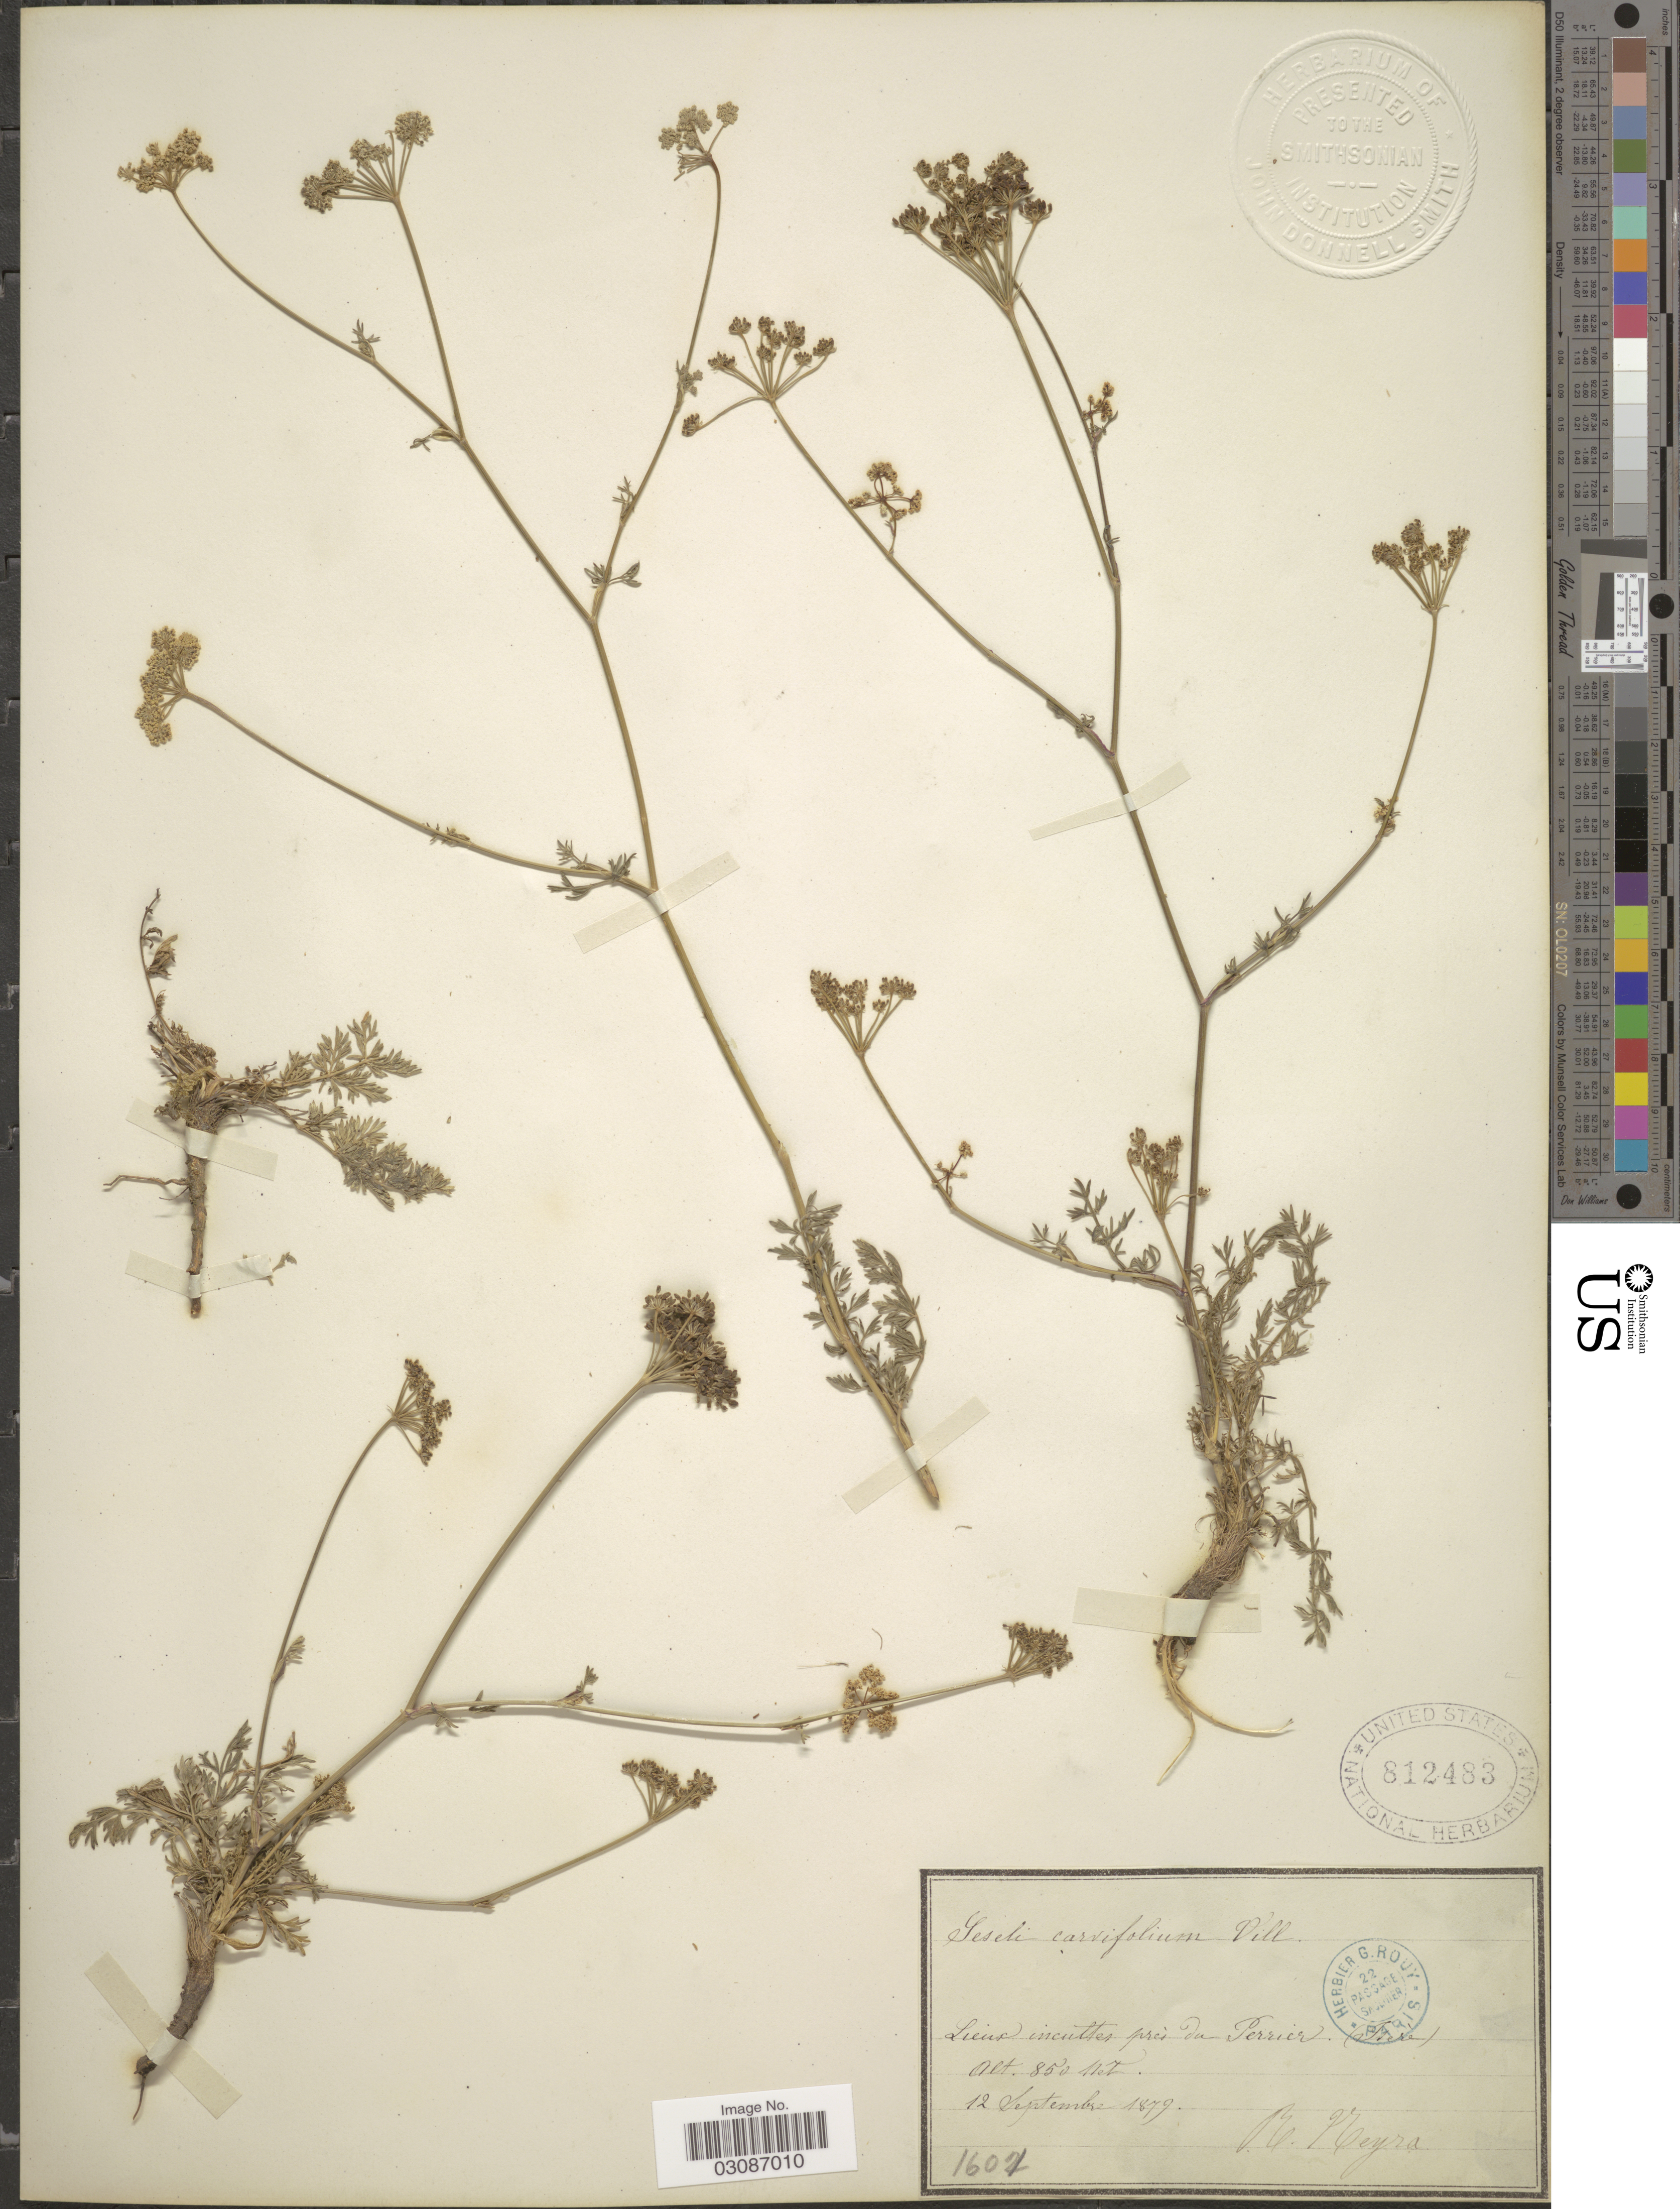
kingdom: Plantae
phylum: Tracheophyta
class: Magnoliopsida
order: Apiales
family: Apiaceae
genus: Seseli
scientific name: Seseli annuum subsp. carvifolium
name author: P. Fourn.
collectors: R. Neyra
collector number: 1604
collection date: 1879-09-12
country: France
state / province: Auvergne-Rhône-Alpes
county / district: Isère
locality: Lieux incultes prés du Perrier (Iseré).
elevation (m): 850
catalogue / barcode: US 812483